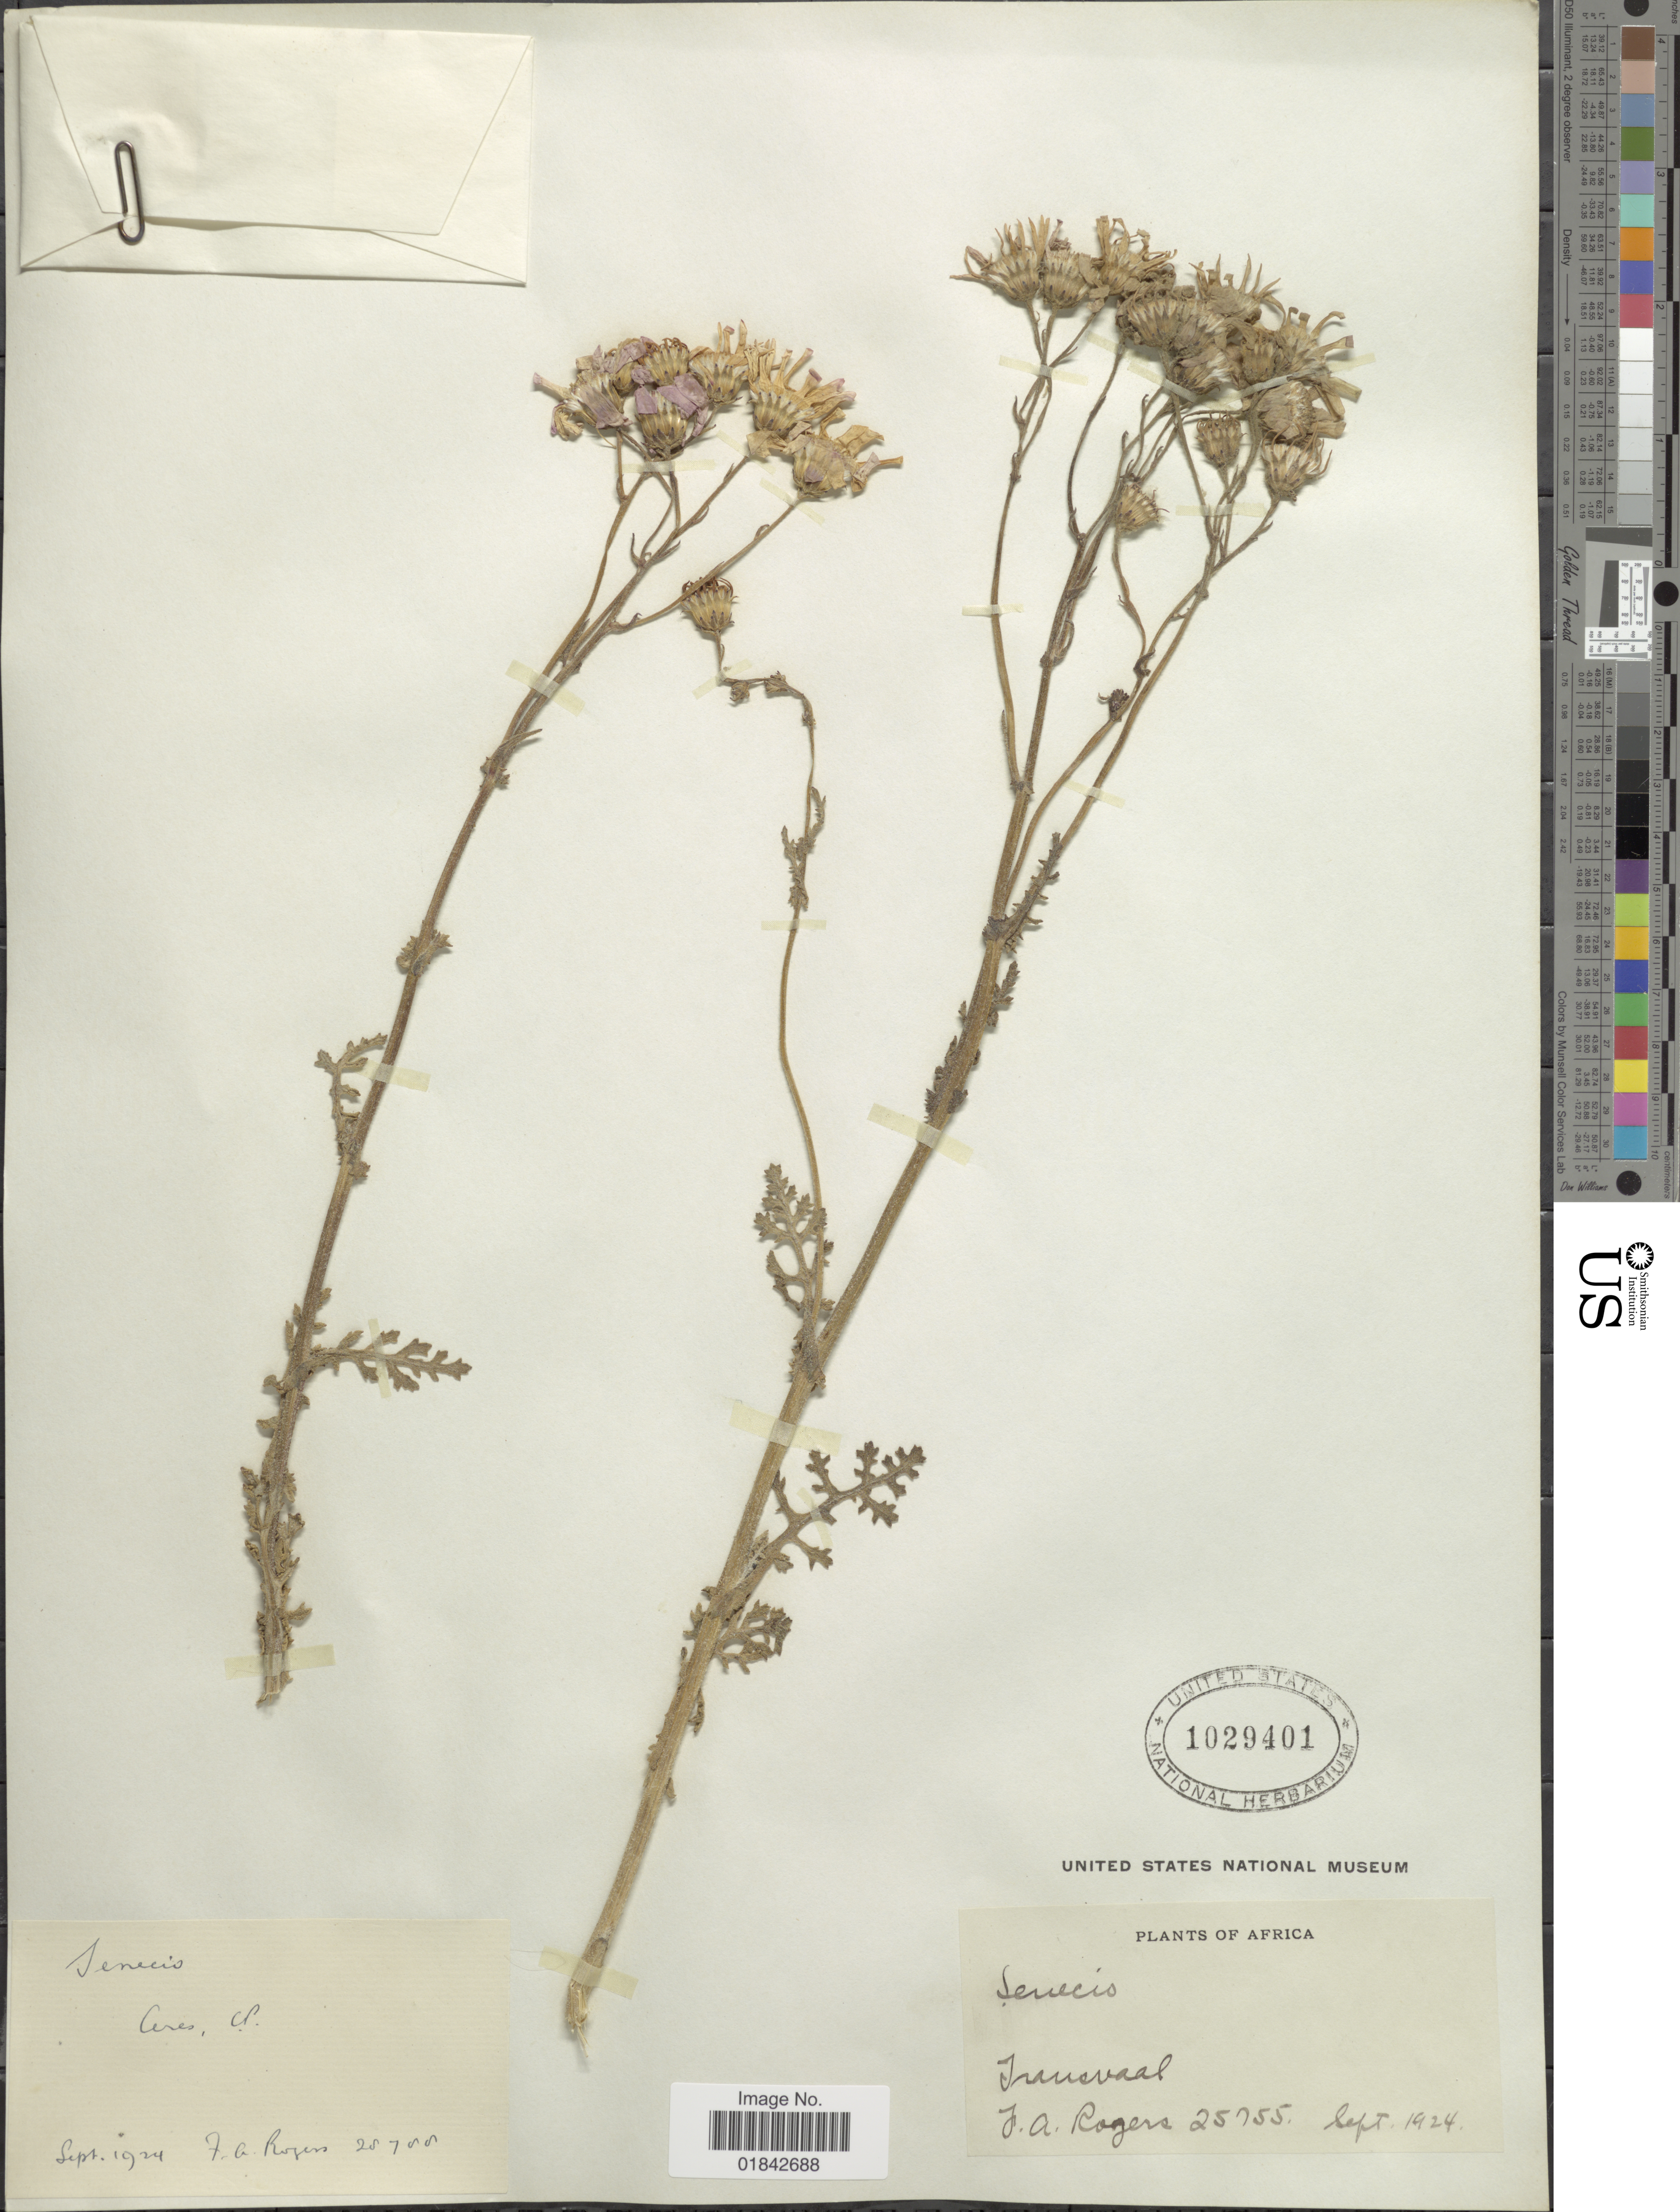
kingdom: Plantae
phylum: Tracheophyta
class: Magnoliopsida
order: Asterales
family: Asteraceae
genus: Senecio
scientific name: Senecio sp.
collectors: F. A. Rogers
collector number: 25755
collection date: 1924-09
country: South Africa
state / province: Western Cape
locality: Transvaal. Ceres C.P.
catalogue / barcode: US 1029401